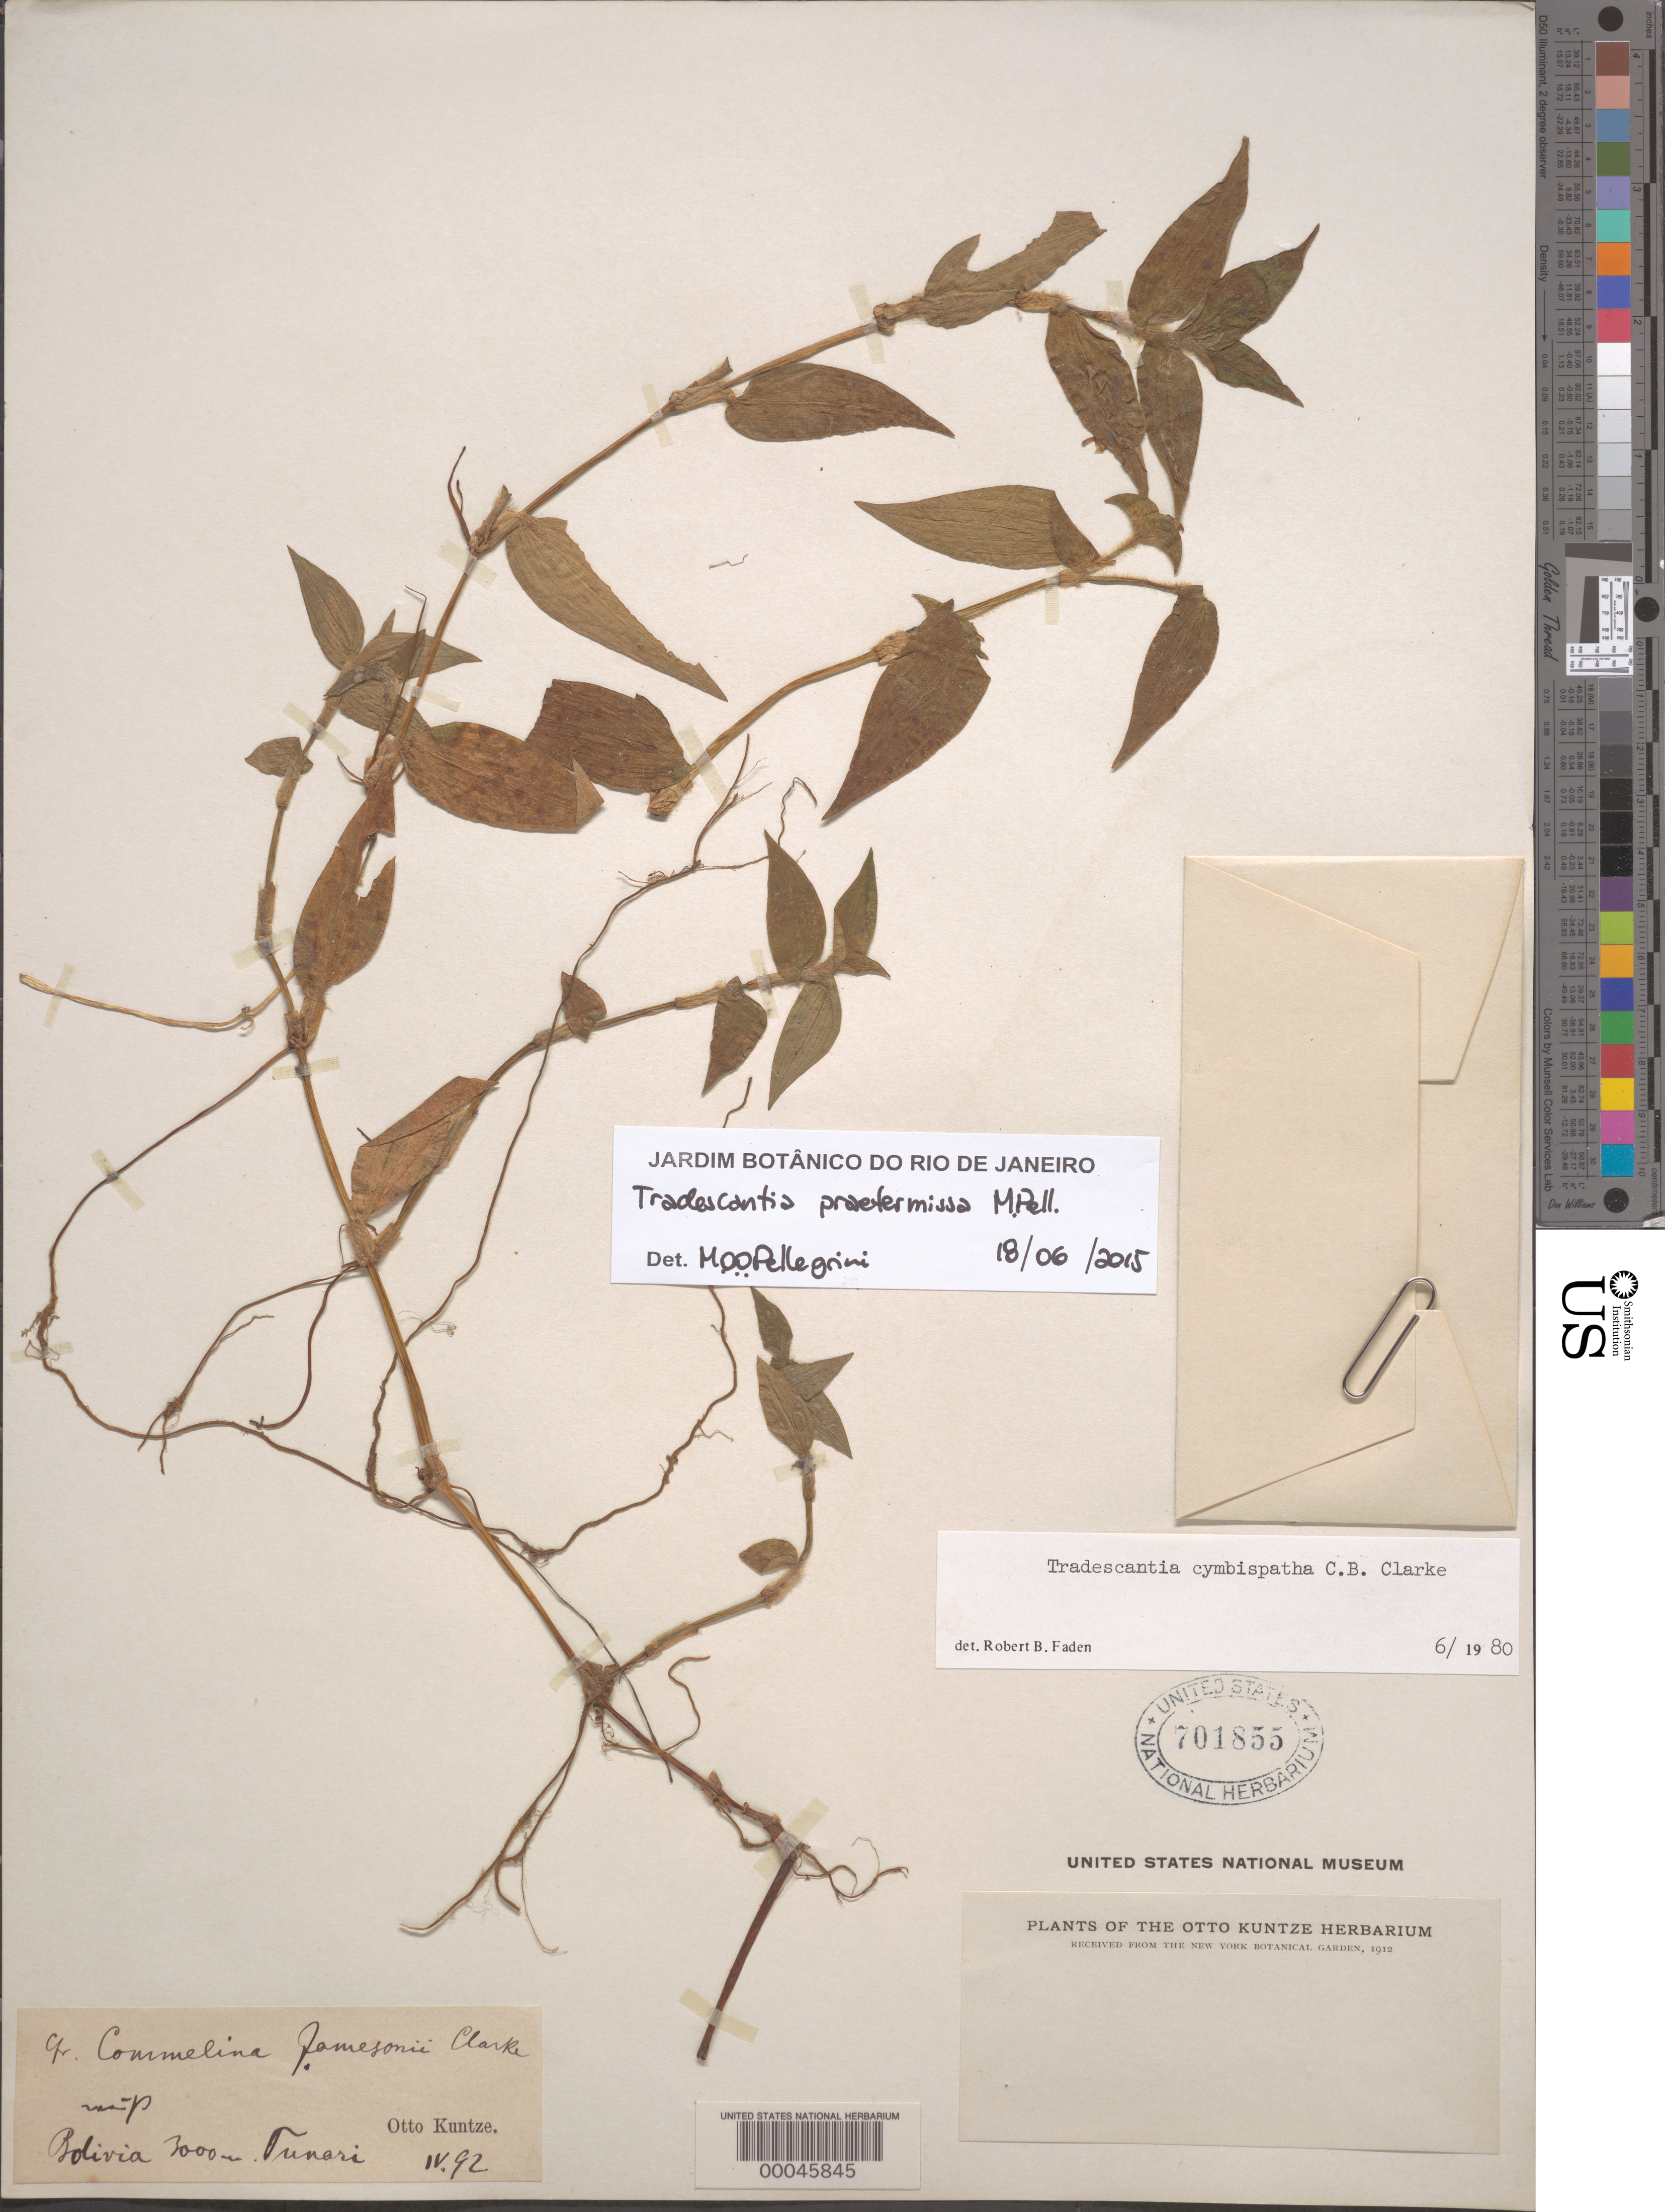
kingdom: Plantae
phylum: Tracheophyta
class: Liliopsida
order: Commelinales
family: Commelinaceae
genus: Tradescantia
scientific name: Tradescantia cymbispatha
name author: C.B. Clarke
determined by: Faden, Robert B., (US), Smithsonian Institution - National Museum of Natural History (UNITED STATES)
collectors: C.E.O. Kuntze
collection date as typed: Apr 1892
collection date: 1892-04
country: Bolivia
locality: Tunari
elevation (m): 3000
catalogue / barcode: US 701855